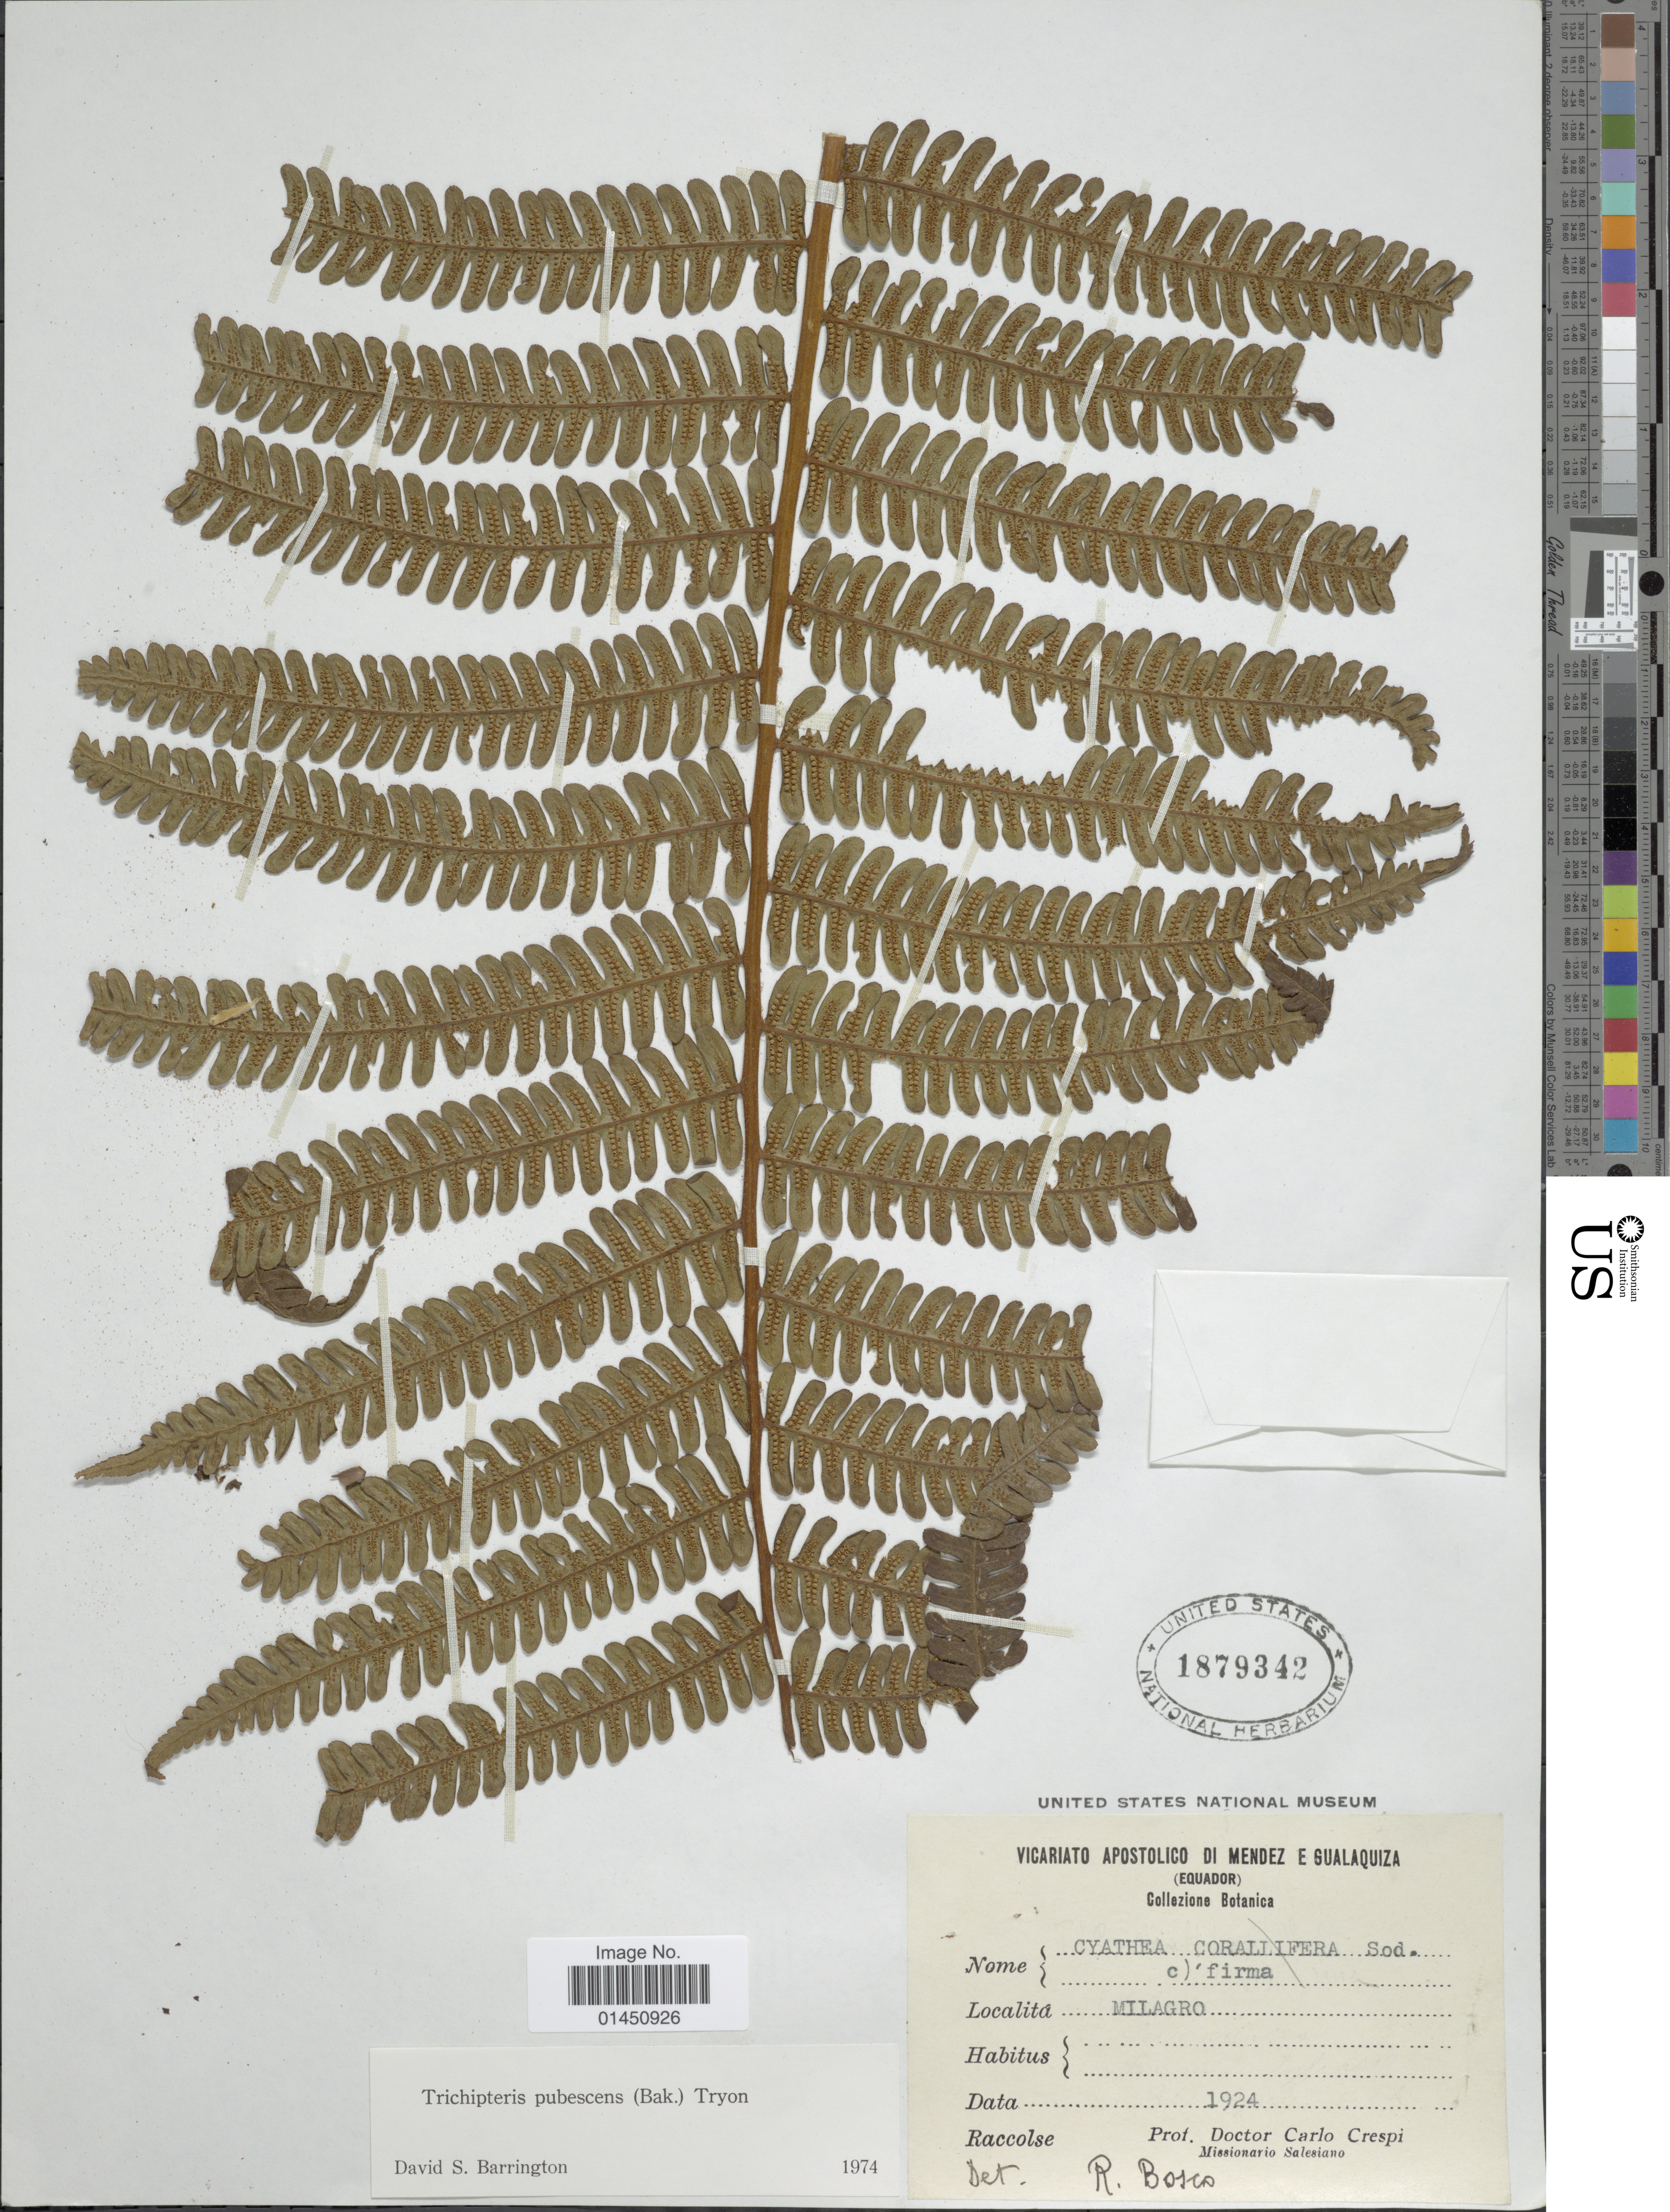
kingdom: Plantae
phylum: Tracheophyta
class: Polypodiopsida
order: Cyatheales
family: Cyatheaceae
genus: Cyathea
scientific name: Cyathea bipinnatifida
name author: (Baker) Domin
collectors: C. Crespi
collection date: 1924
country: Ecuador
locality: Milagro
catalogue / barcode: US 1879342